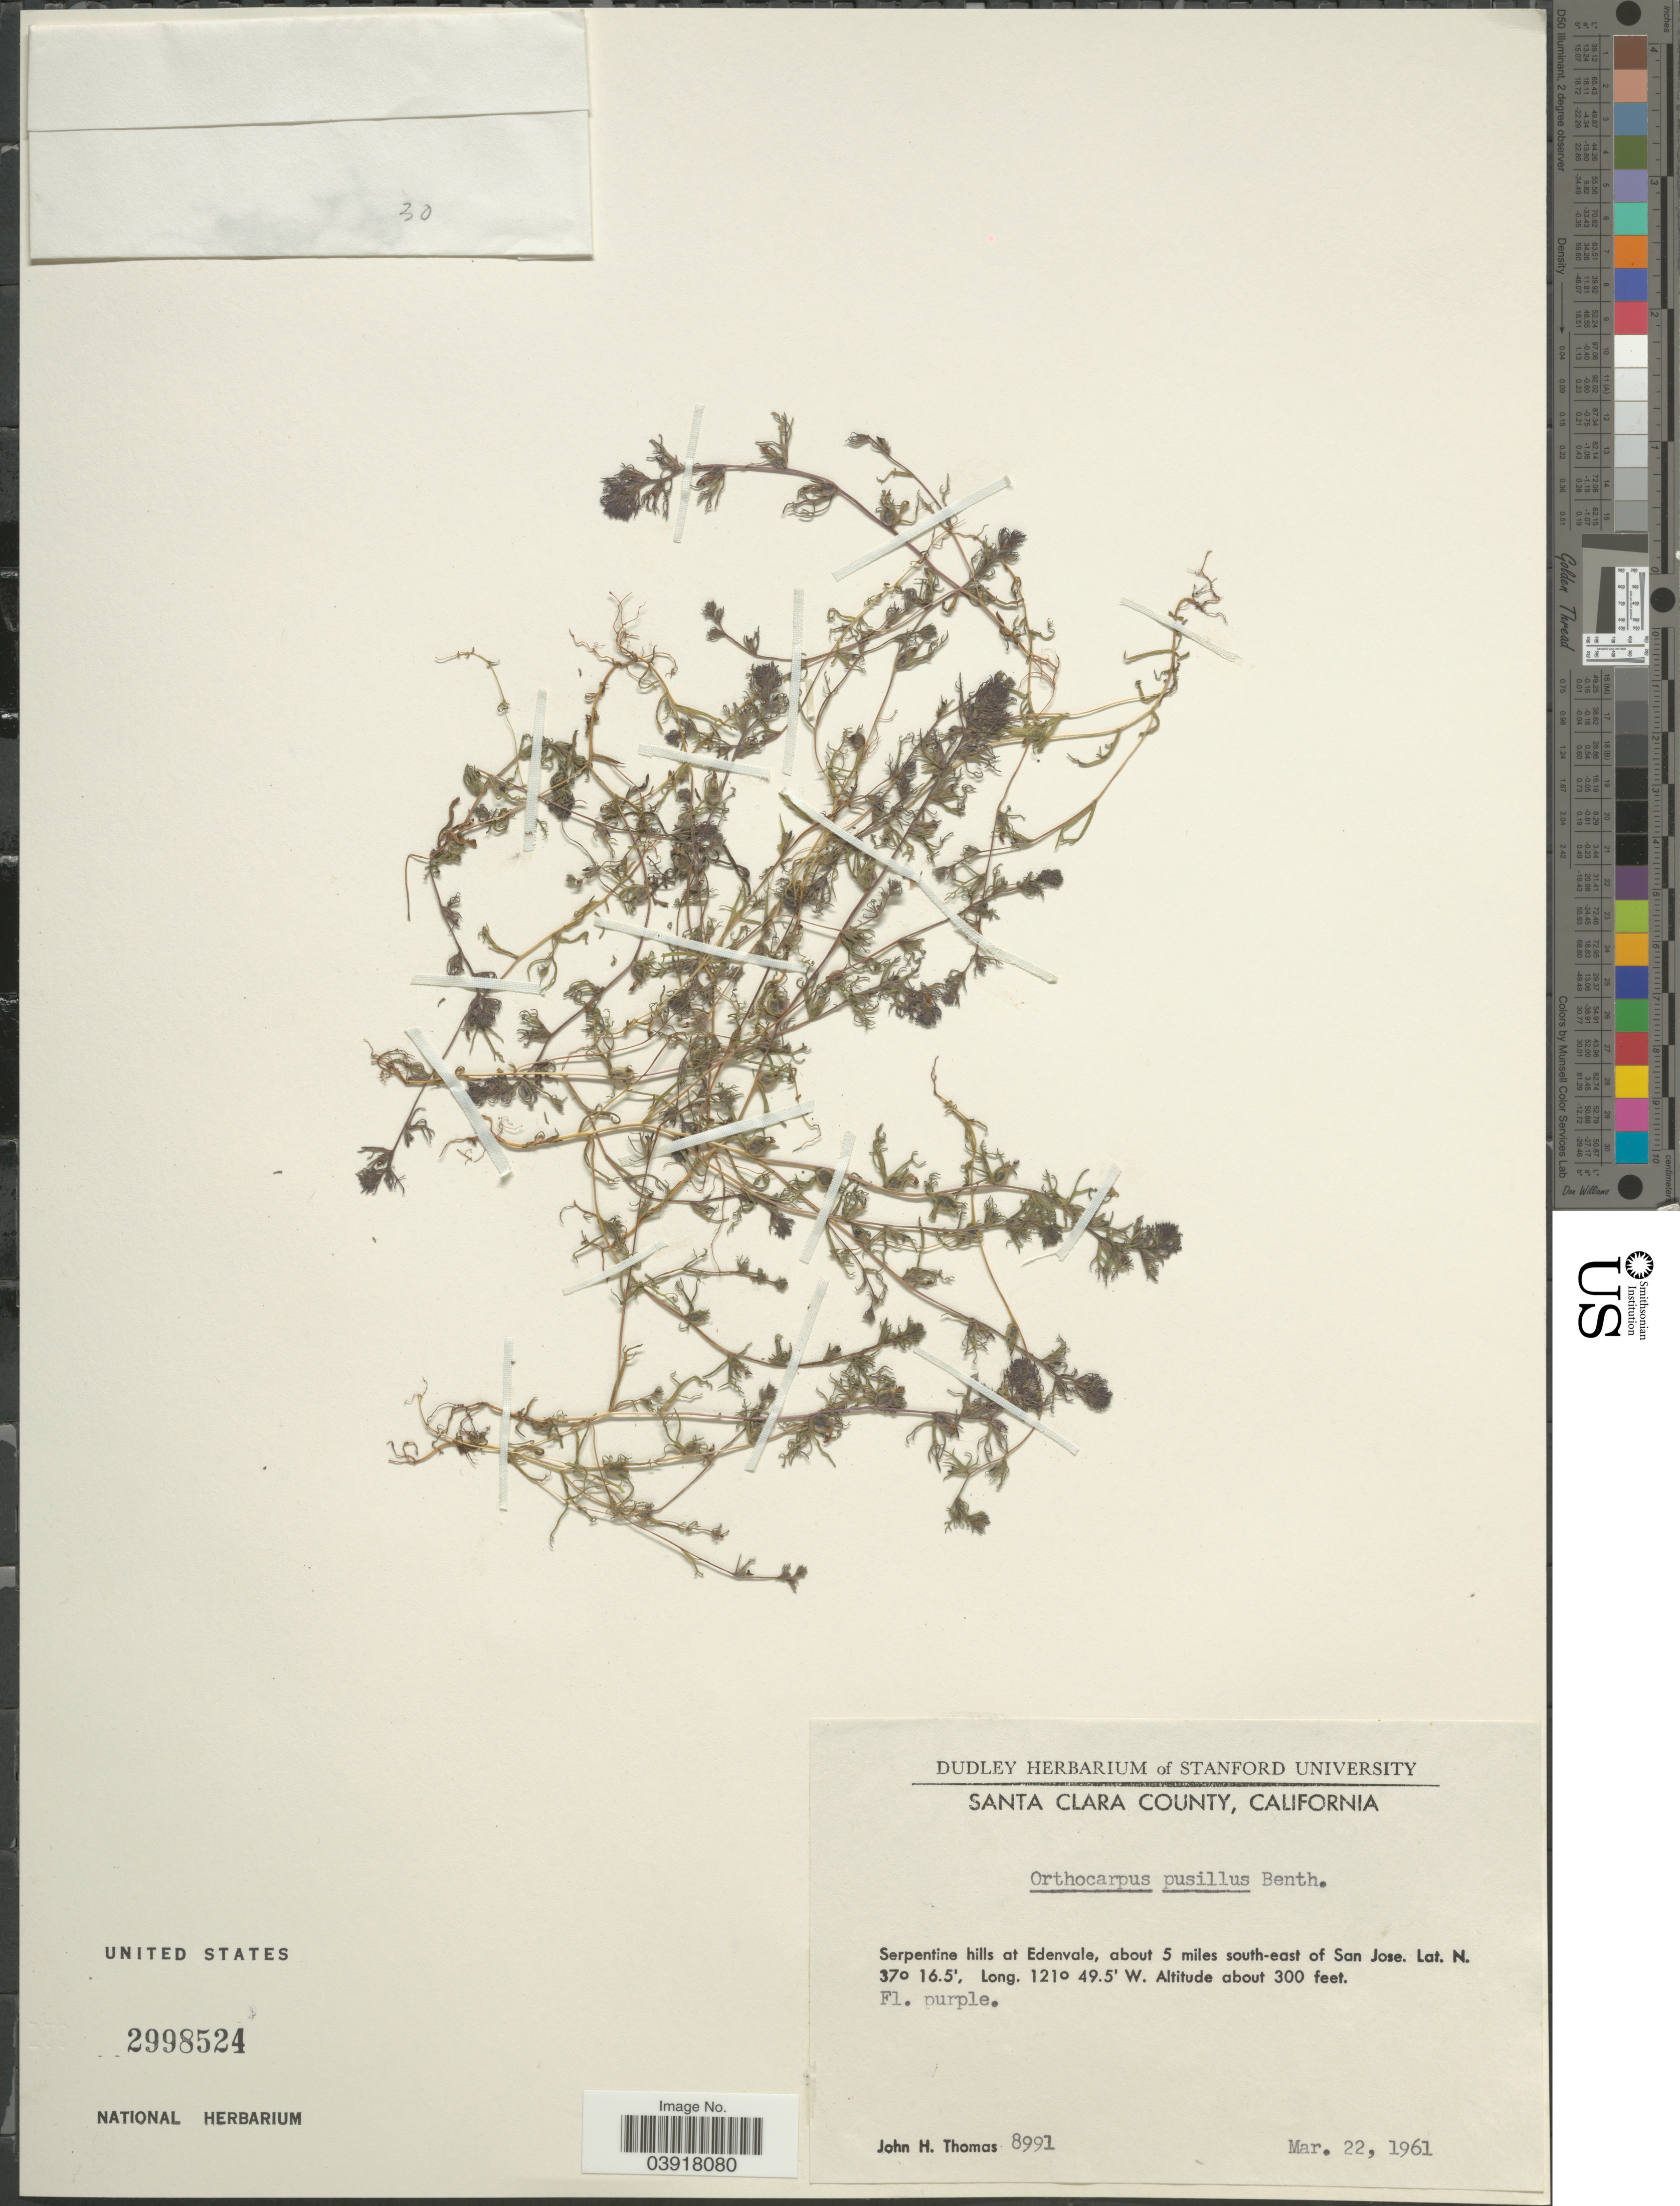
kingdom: Plantae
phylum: Tracheophyta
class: Magnoliopsida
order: Lamiales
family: Orobanchaceae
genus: Orthocarpus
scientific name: Orthocarpus pusillus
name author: Benth.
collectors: J. H. Thomas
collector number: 8991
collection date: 1961-03-22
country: United States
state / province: California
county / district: Santa Clara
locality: Santa Clara County. Serpentine hills at Edenvale, about 5 miles south-east of San Jose.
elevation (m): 91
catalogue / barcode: US 2998524